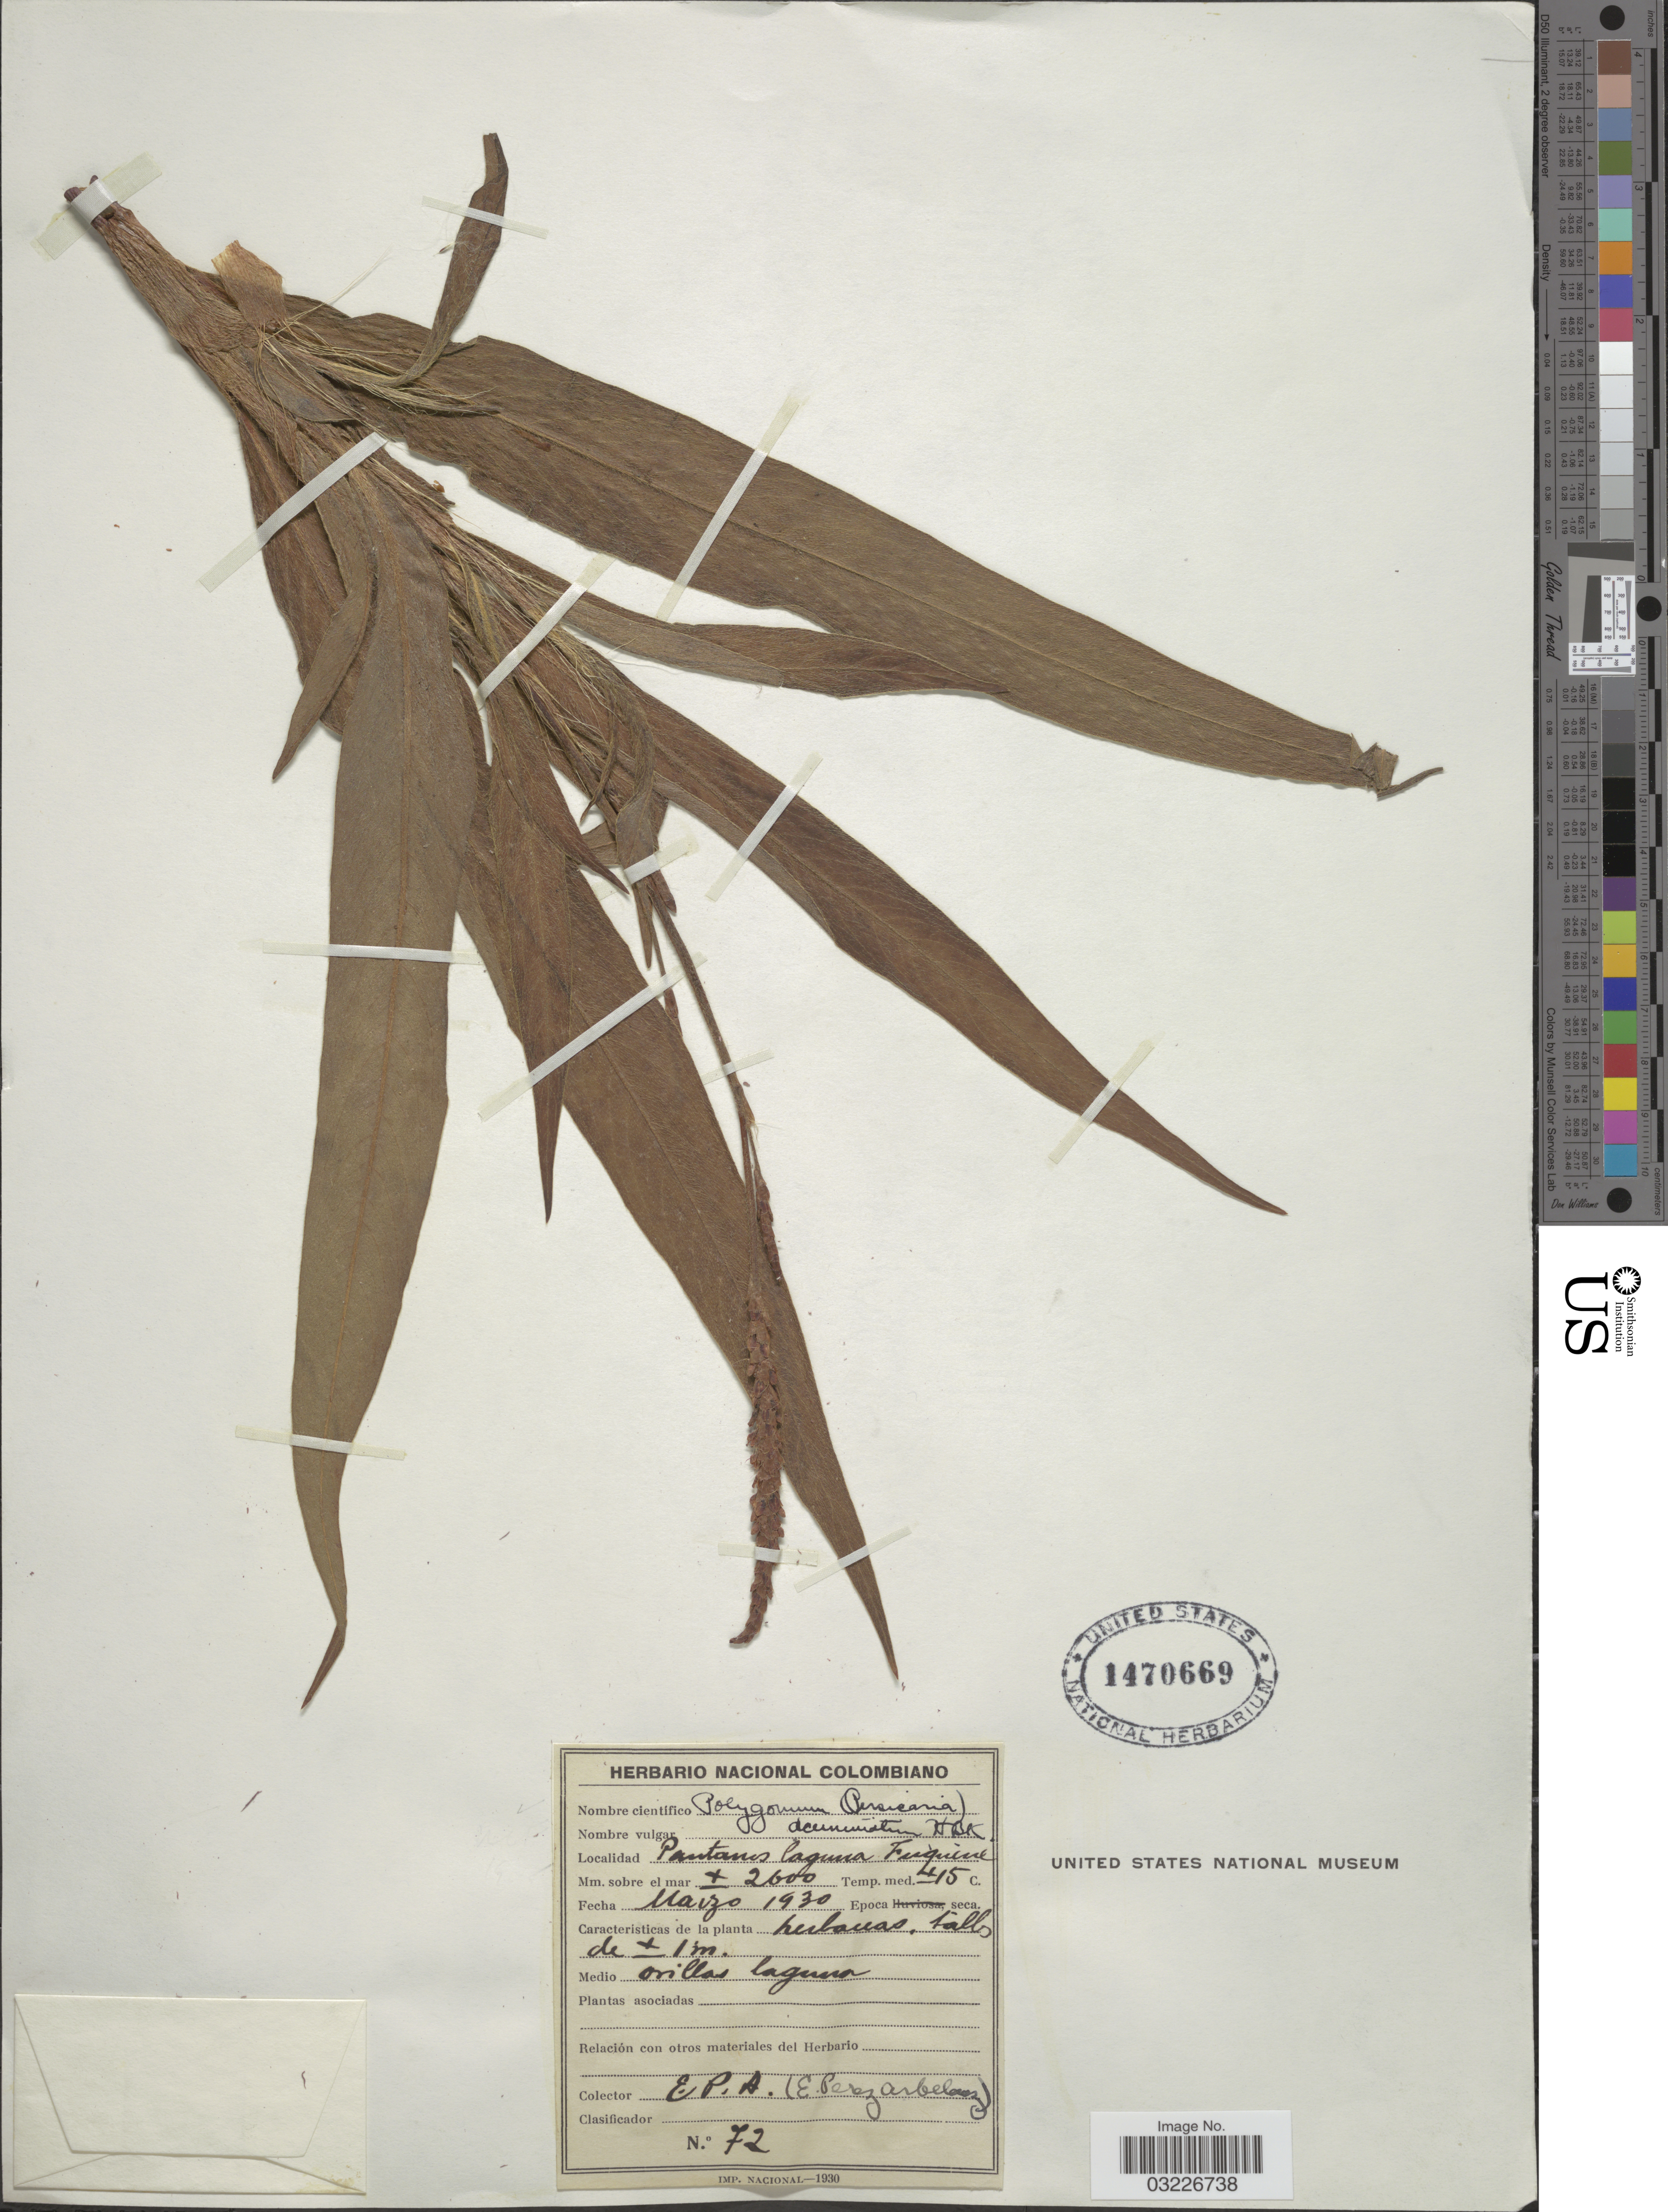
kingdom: Plantae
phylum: Tracheophyta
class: Magnoliopsida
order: Caryophyllales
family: Polygonaceae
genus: Polygonum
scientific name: Polygonum acuminatum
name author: Kunth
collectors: E. Pérez Arbeláez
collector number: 72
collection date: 1930-03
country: Colombia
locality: Pantanos laguna Fuquene.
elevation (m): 2600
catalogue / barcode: US 1470669